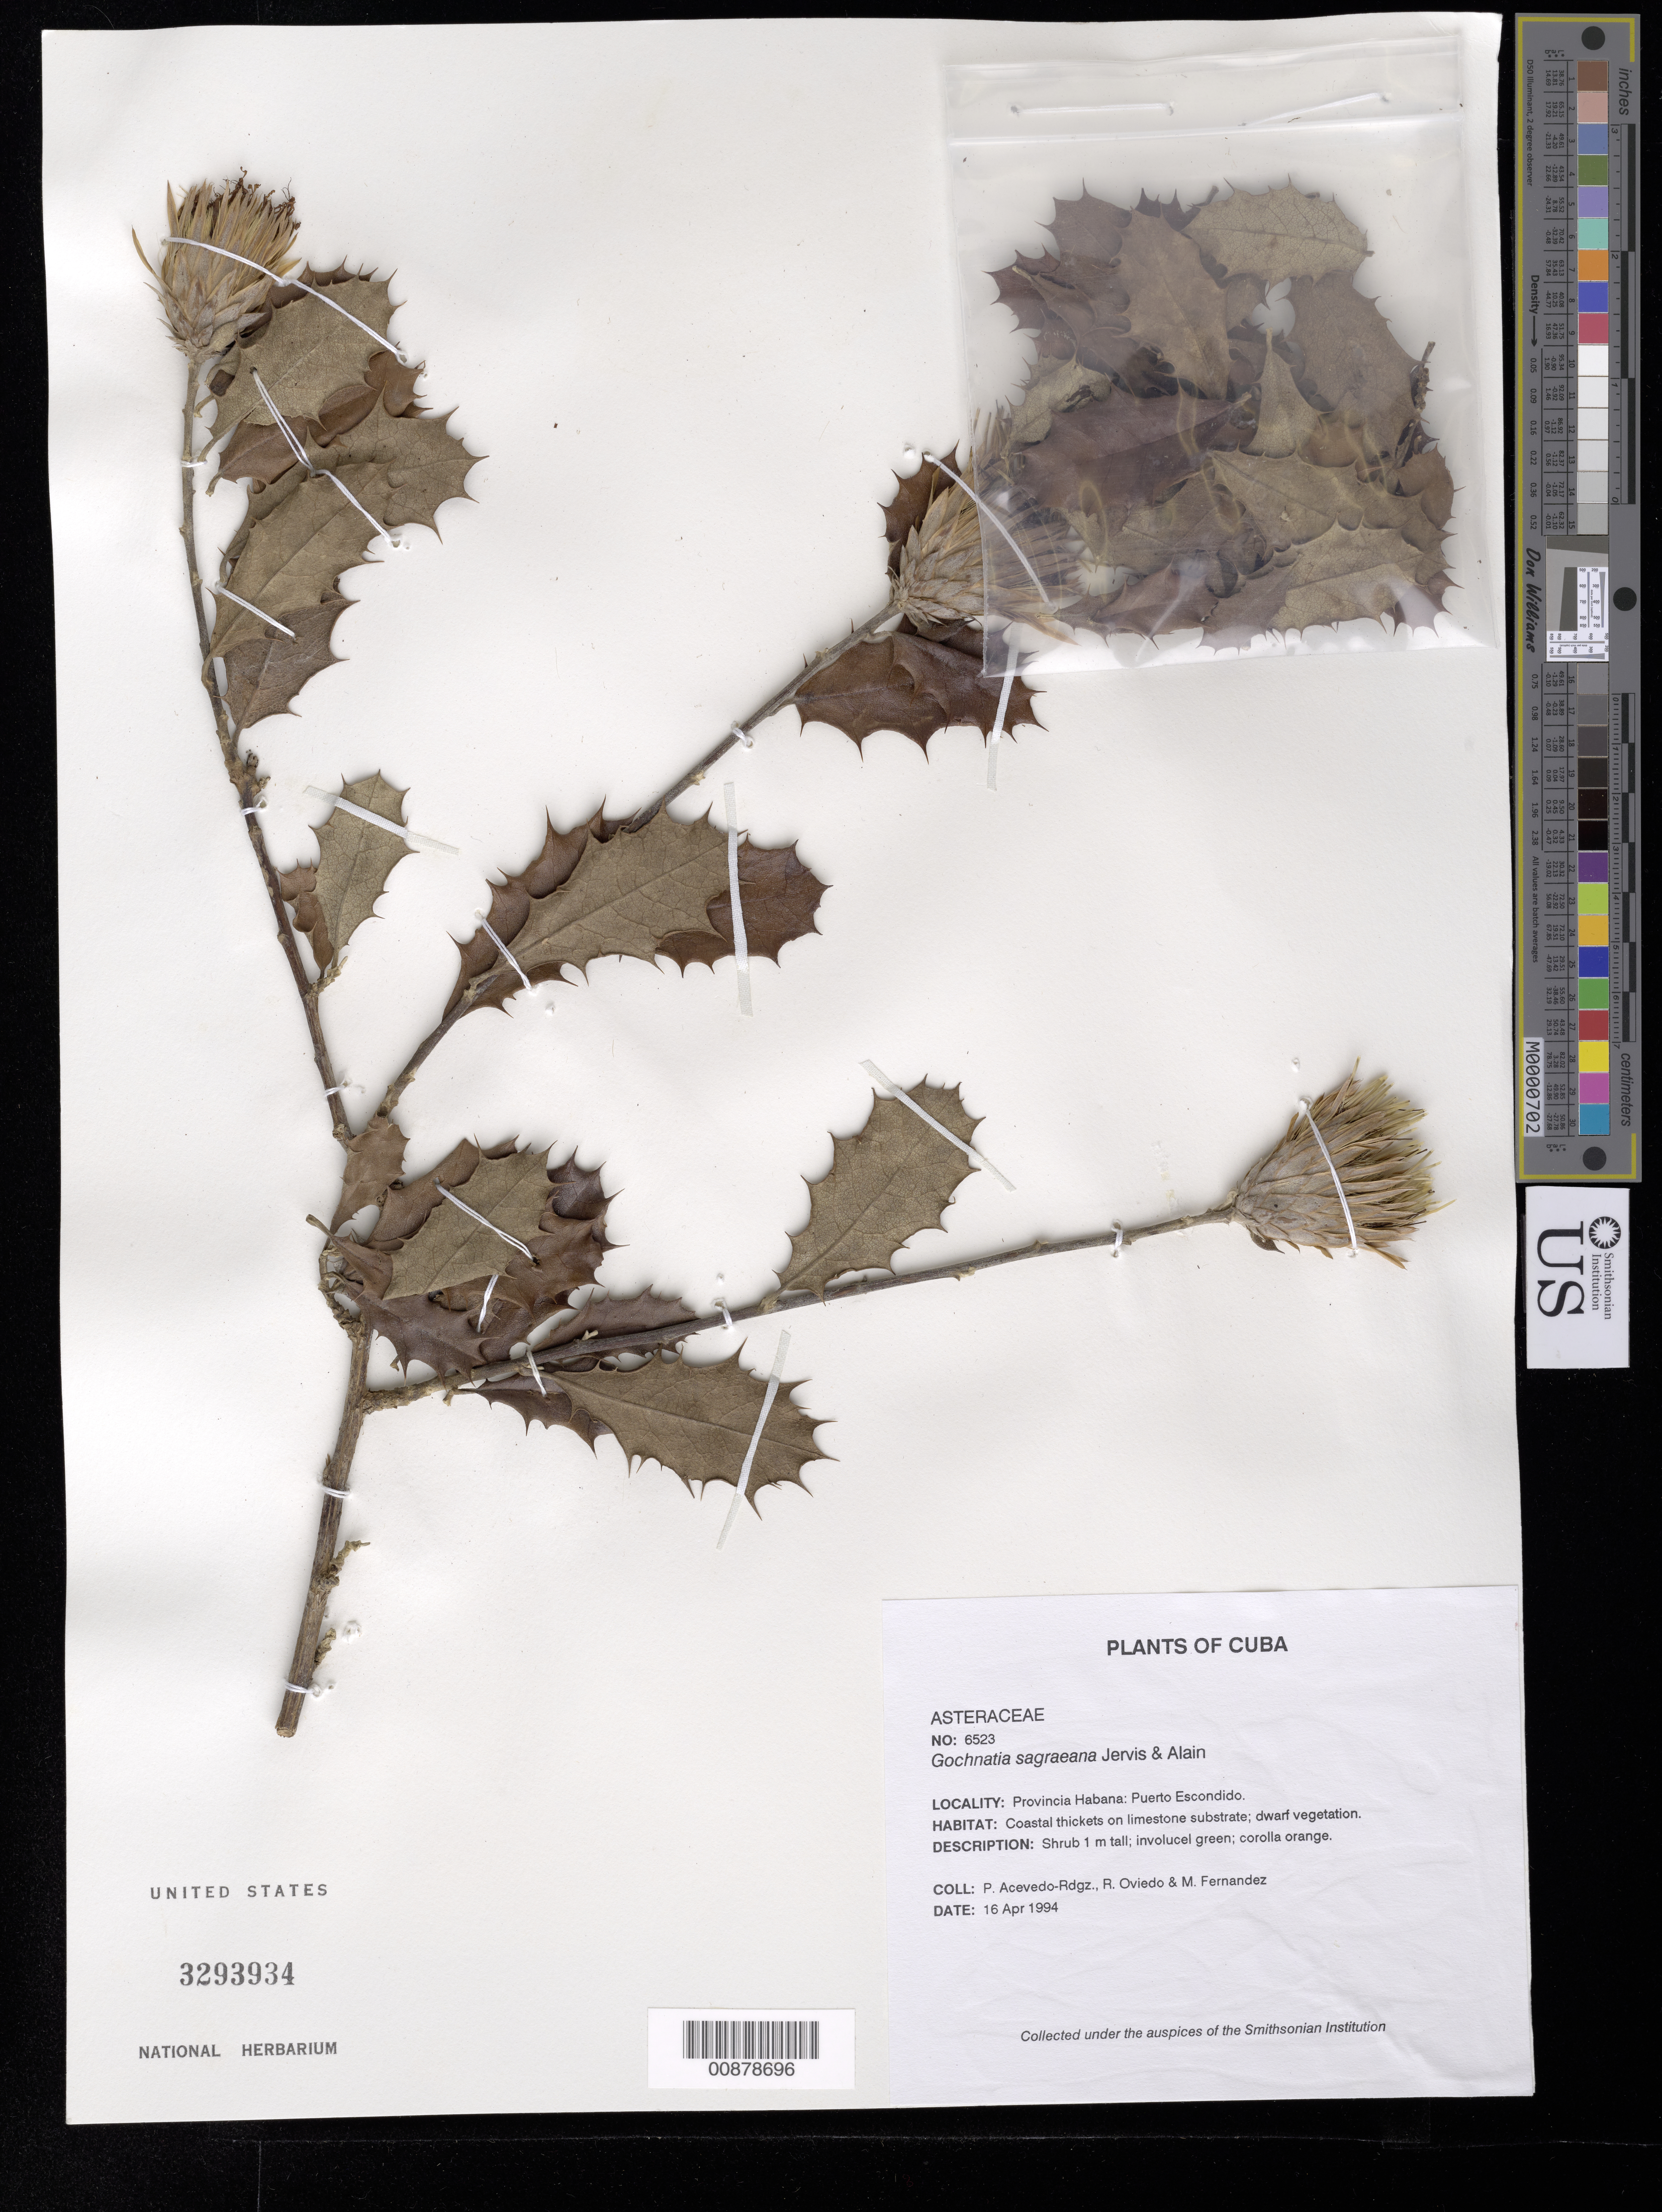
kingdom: Plantae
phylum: Tracheophyta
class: Magnoliopsida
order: Asterales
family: Asteraceae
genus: Gochnatia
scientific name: Gochnatia sagrana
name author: R.N. Jervis & Alain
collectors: P. Acevedo-Rodr., R. Oviedo & M. Fernández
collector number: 6523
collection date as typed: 16 Apr 1994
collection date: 1994-04-16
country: Cuba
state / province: Mayabeque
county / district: Municipio de Santa Cruz del Norte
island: Cuba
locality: Puerto Escondido, ca 80 km E of Habana City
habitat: Coastal thickets on limestone substrate; dwarf vegetation.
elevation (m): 10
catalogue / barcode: US 3293934